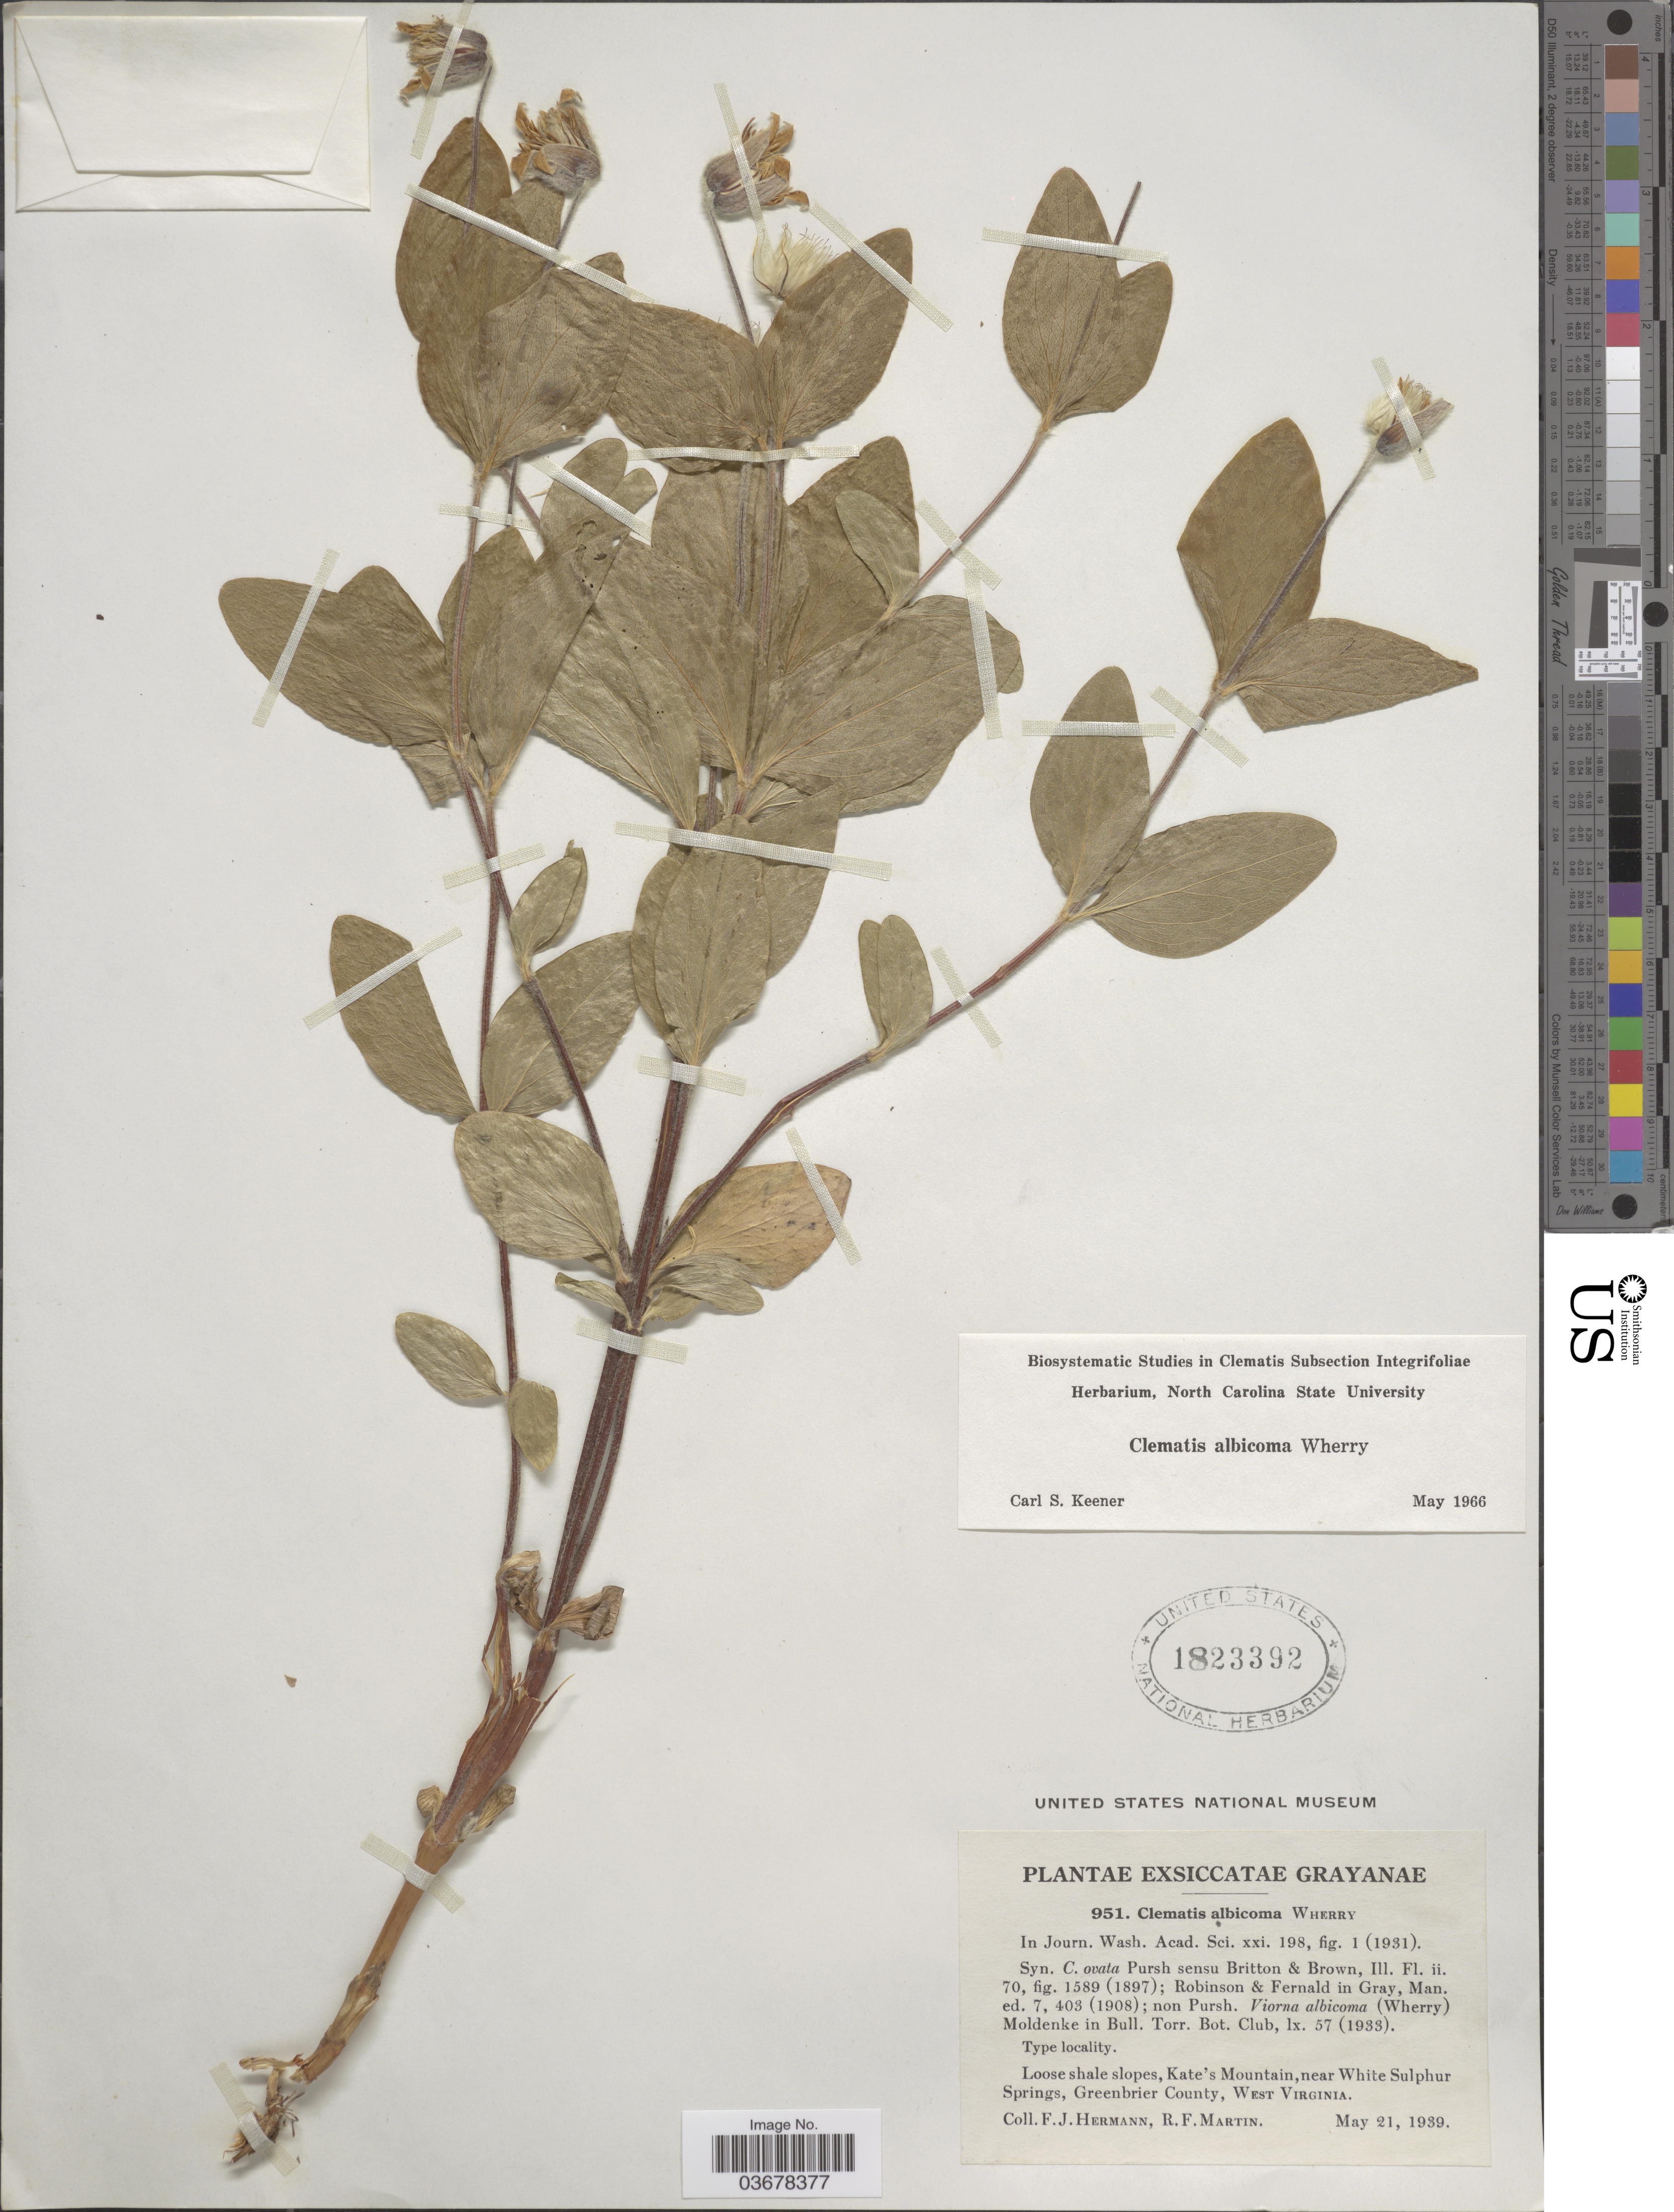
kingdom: Plantae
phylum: Tracheophyta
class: Magnoliopsida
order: Ranunculales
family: Ranunculaceae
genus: Clematis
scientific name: Clematis viorna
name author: L.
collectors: F. J. Hermann & R. F. Martin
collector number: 951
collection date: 1939-05-21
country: United States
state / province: West Virginia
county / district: Greenbrier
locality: Loose shale slopes, Kate's Mountain, near White Sulphur Springs, Greenbrier County.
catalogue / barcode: US 1823392